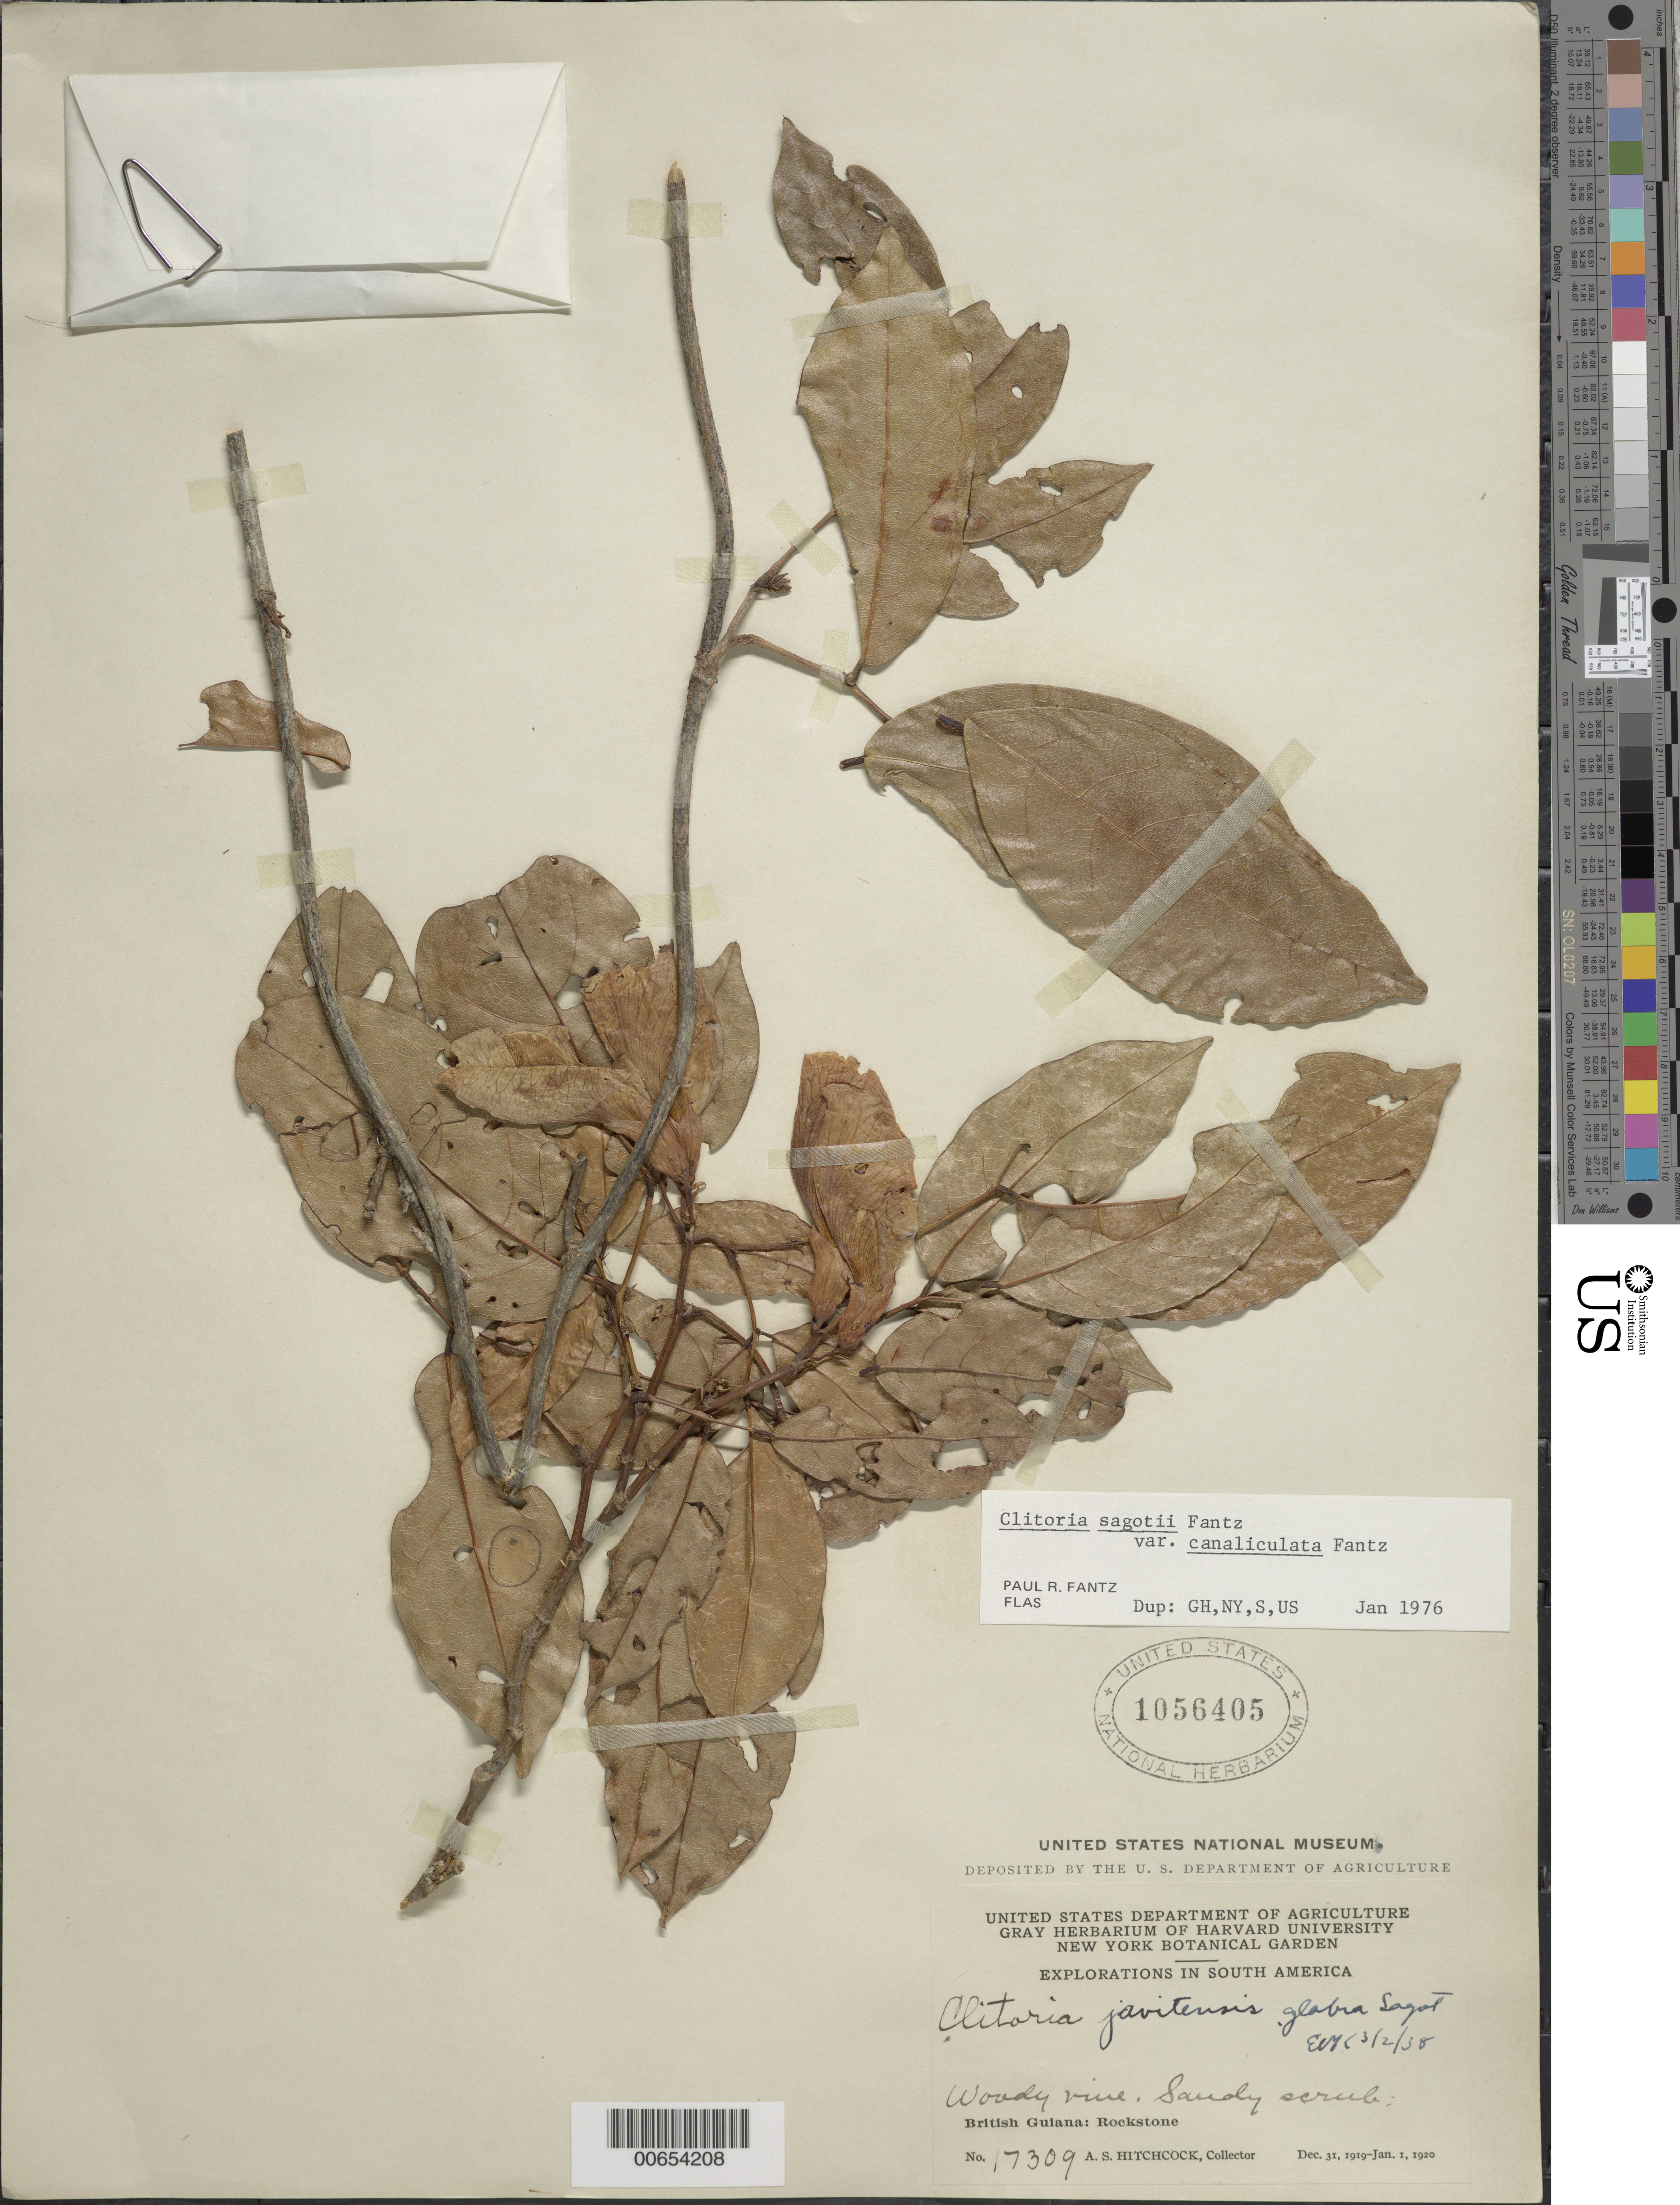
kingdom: Plantae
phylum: Tracheophyta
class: Magnoliopsida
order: Fabales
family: Fabaceae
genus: Clitoria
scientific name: Clitoria sagotii var. canaliculata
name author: Fantz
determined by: Fantz, P. R., (FLAS), University of Florida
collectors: A. S. Hitchcock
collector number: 17309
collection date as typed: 31-Dec-19 to 1-Jan-20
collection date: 1919-12-31/1920-01-01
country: Guyana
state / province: U. Demerara-Berbice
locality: Rockstone, on the Essequibo River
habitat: Sandy scrub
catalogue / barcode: US 1056405